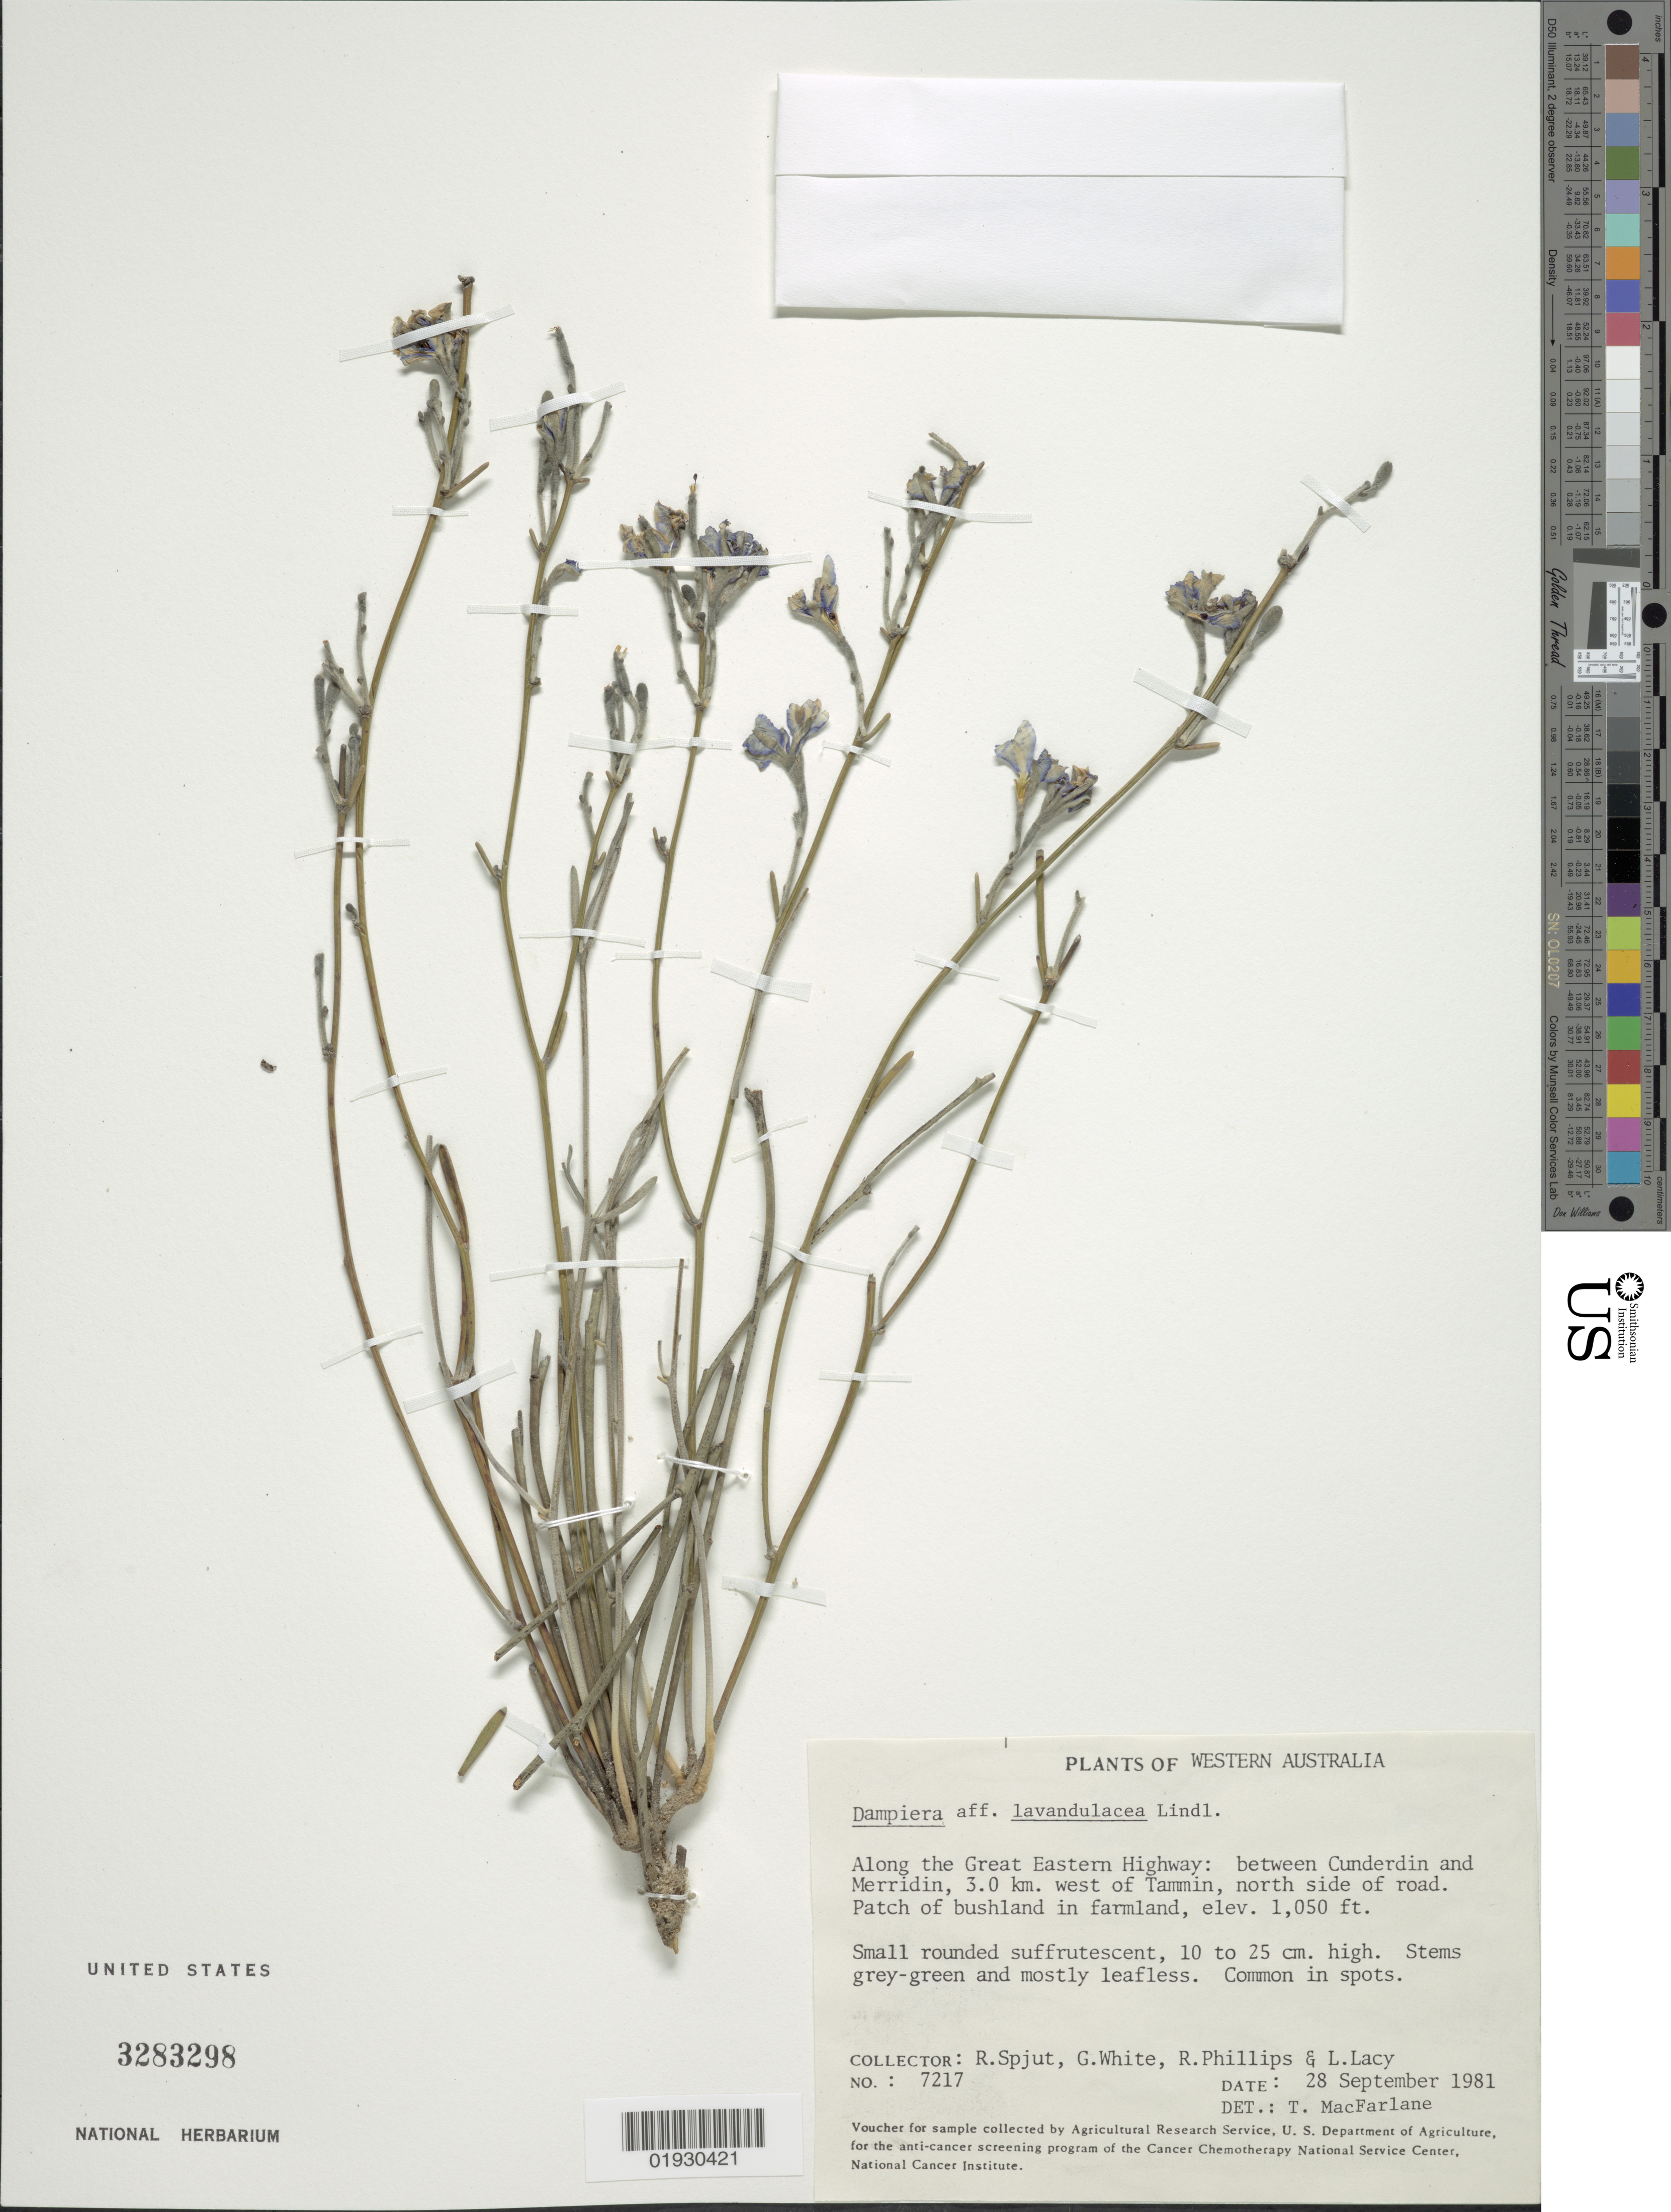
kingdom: Plantae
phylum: Tracheophyta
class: Magnoliopsida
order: Asterales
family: Goodeniaceae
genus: Dampiera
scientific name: Dampiera lavandulacea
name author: Lindl.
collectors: R. Spjut, G. White, R. Phillips & L. Lacy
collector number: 7217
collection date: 1981-09-28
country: Australia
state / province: Western Australia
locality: Along the Great Eastern Highway: between Cunderdin and Merridin, 3.0 km. west of Tammin, north side of road. Patch of bushland in farmland.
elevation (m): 320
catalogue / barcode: US 3283298